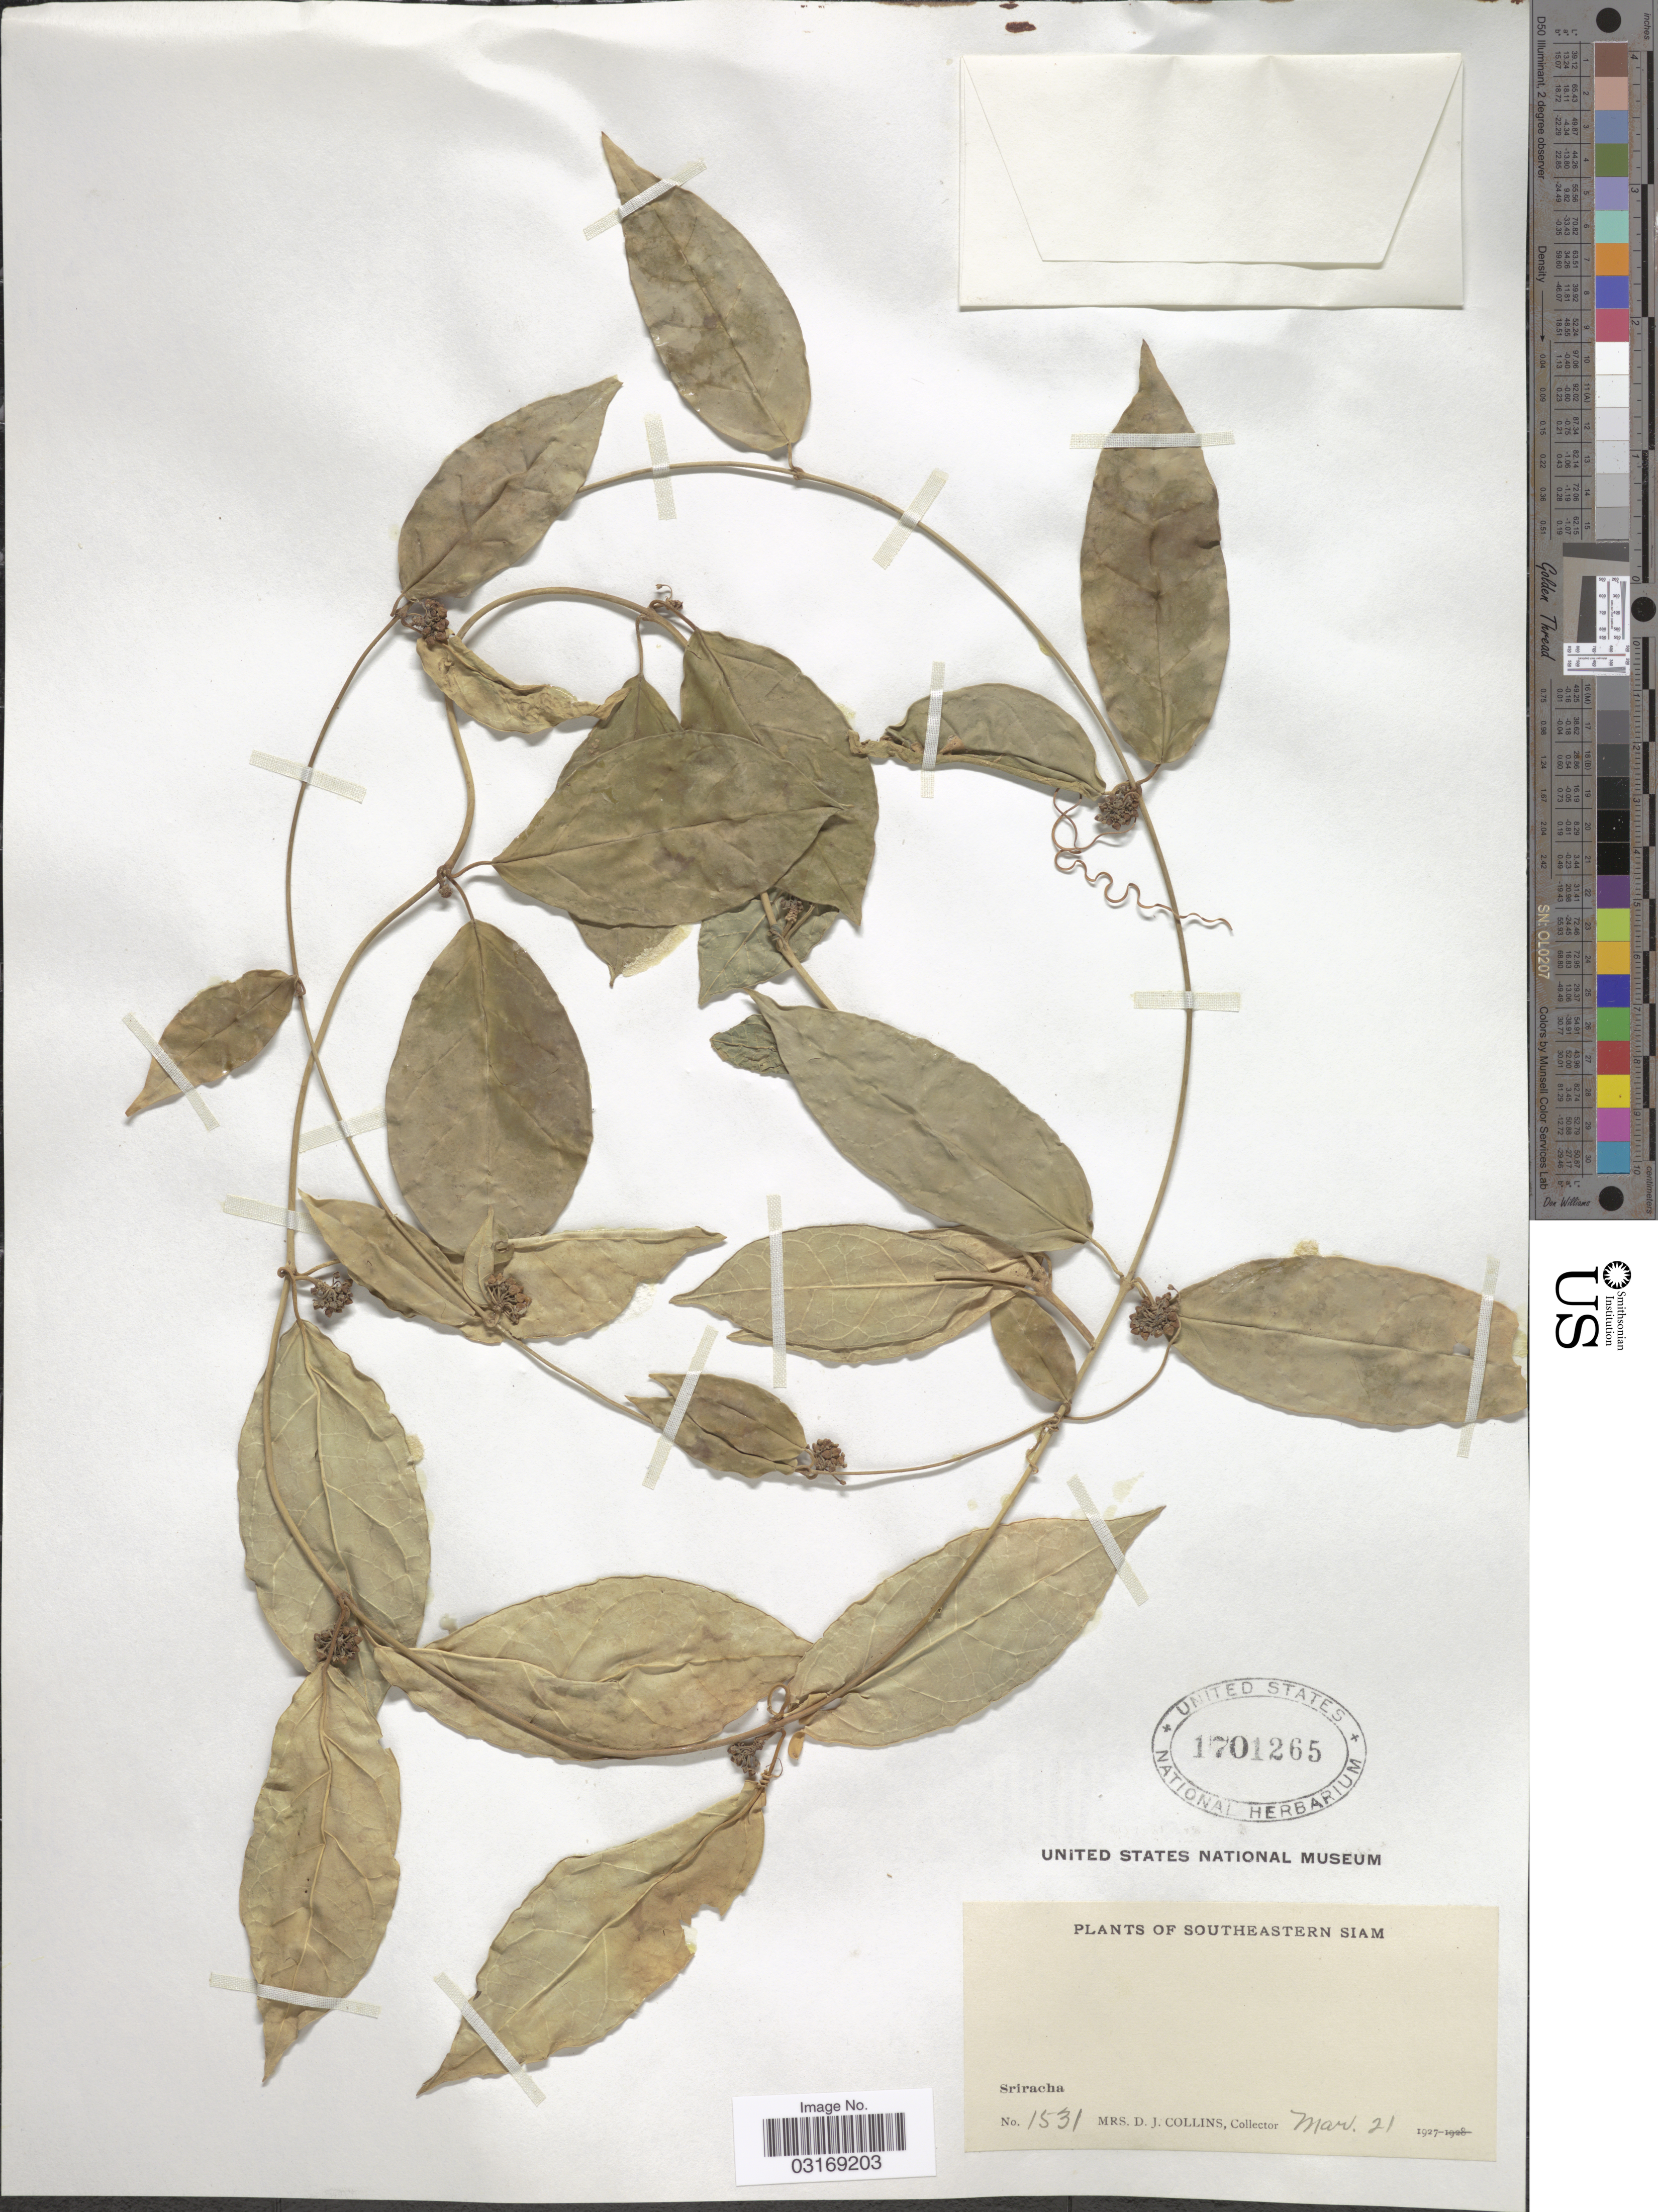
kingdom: Plantae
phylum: Tracheophyta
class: Magnoliopsida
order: Gentianales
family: Apocynaceae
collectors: Mrs. D. J. Collins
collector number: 1531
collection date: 1927-03-21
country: Thailand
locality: Southeastern Siam. Sriracha.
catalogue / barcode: US 1701265